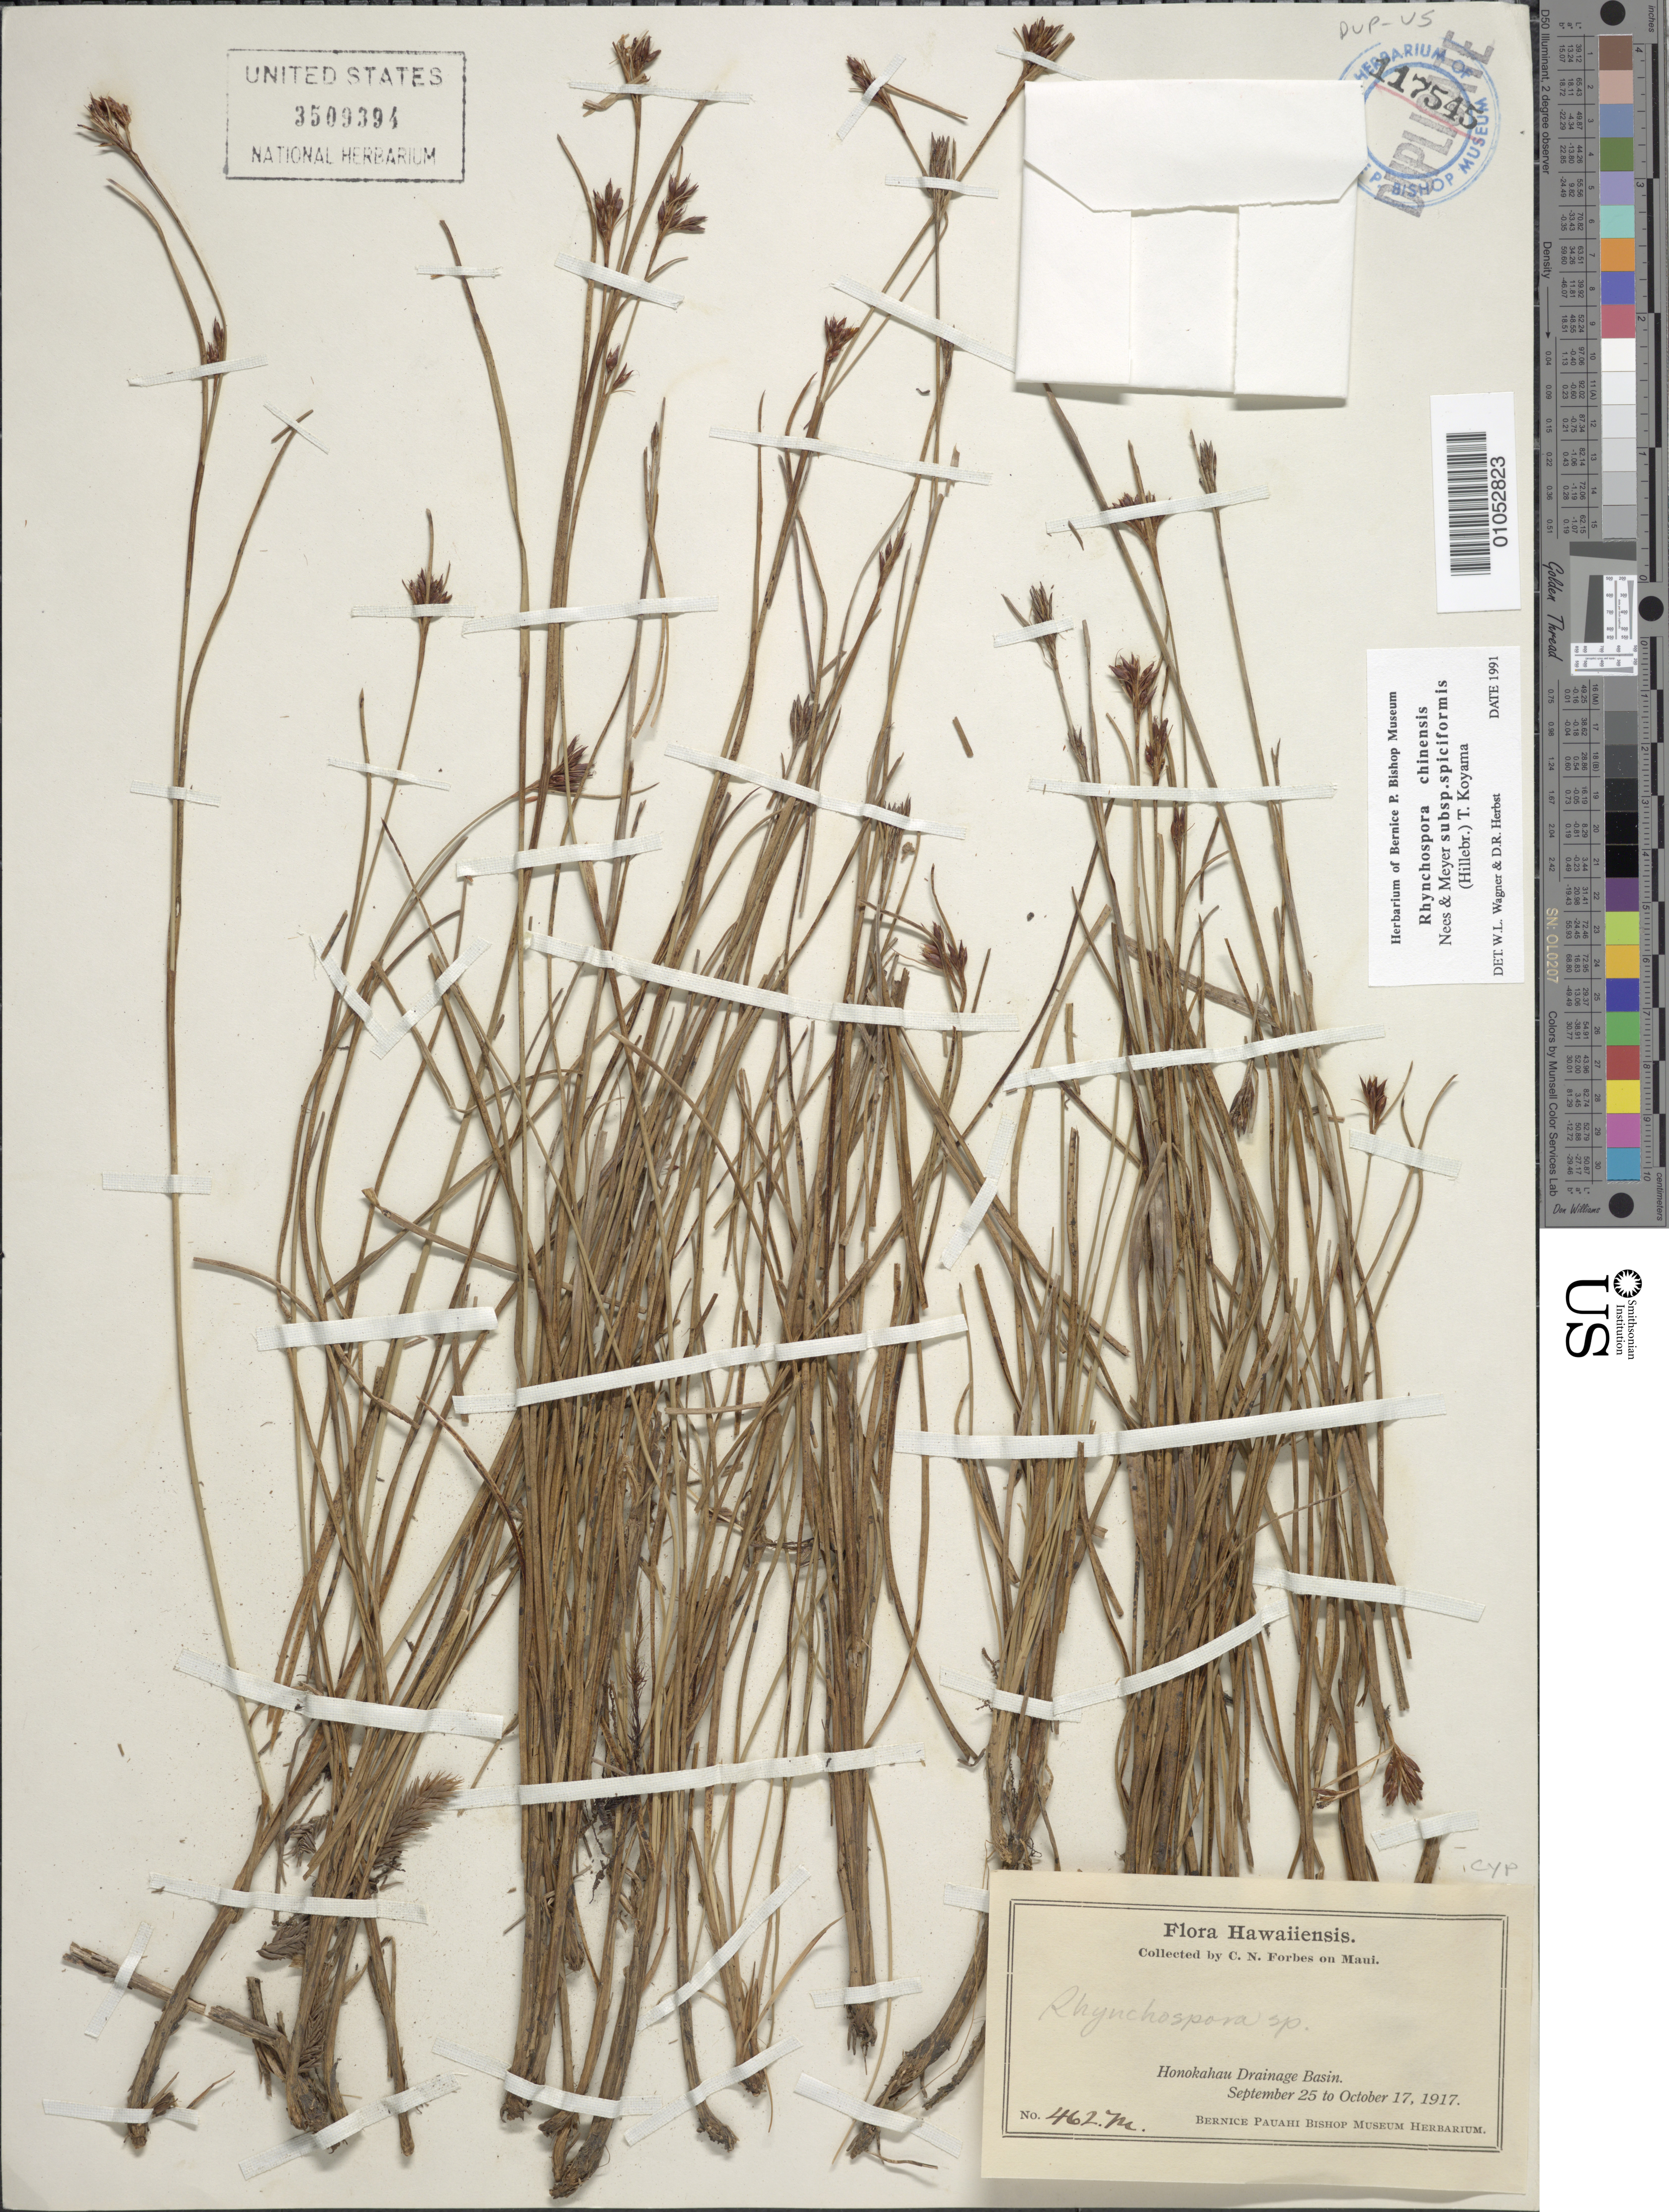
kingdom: Plantae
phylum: Tracheophyta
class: Liliopsida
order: Poales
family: Cyperaceae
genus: Rhynchospora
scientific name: Rhynchospora chinensis subsp. spiciformis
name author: (Hillebr.) T. Koyama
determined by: Wagner, W. L.; Herbst, D. R.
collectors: C. N. Forbes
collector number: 462.M.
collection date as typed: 25 Sep 1917 to 17 Oct 1917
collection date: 1917-09-25/1917-10-17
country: United States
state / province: Hawaii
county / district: Maui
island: Maui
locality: Honokahau Drainage Basin.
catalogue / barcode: US 3509394